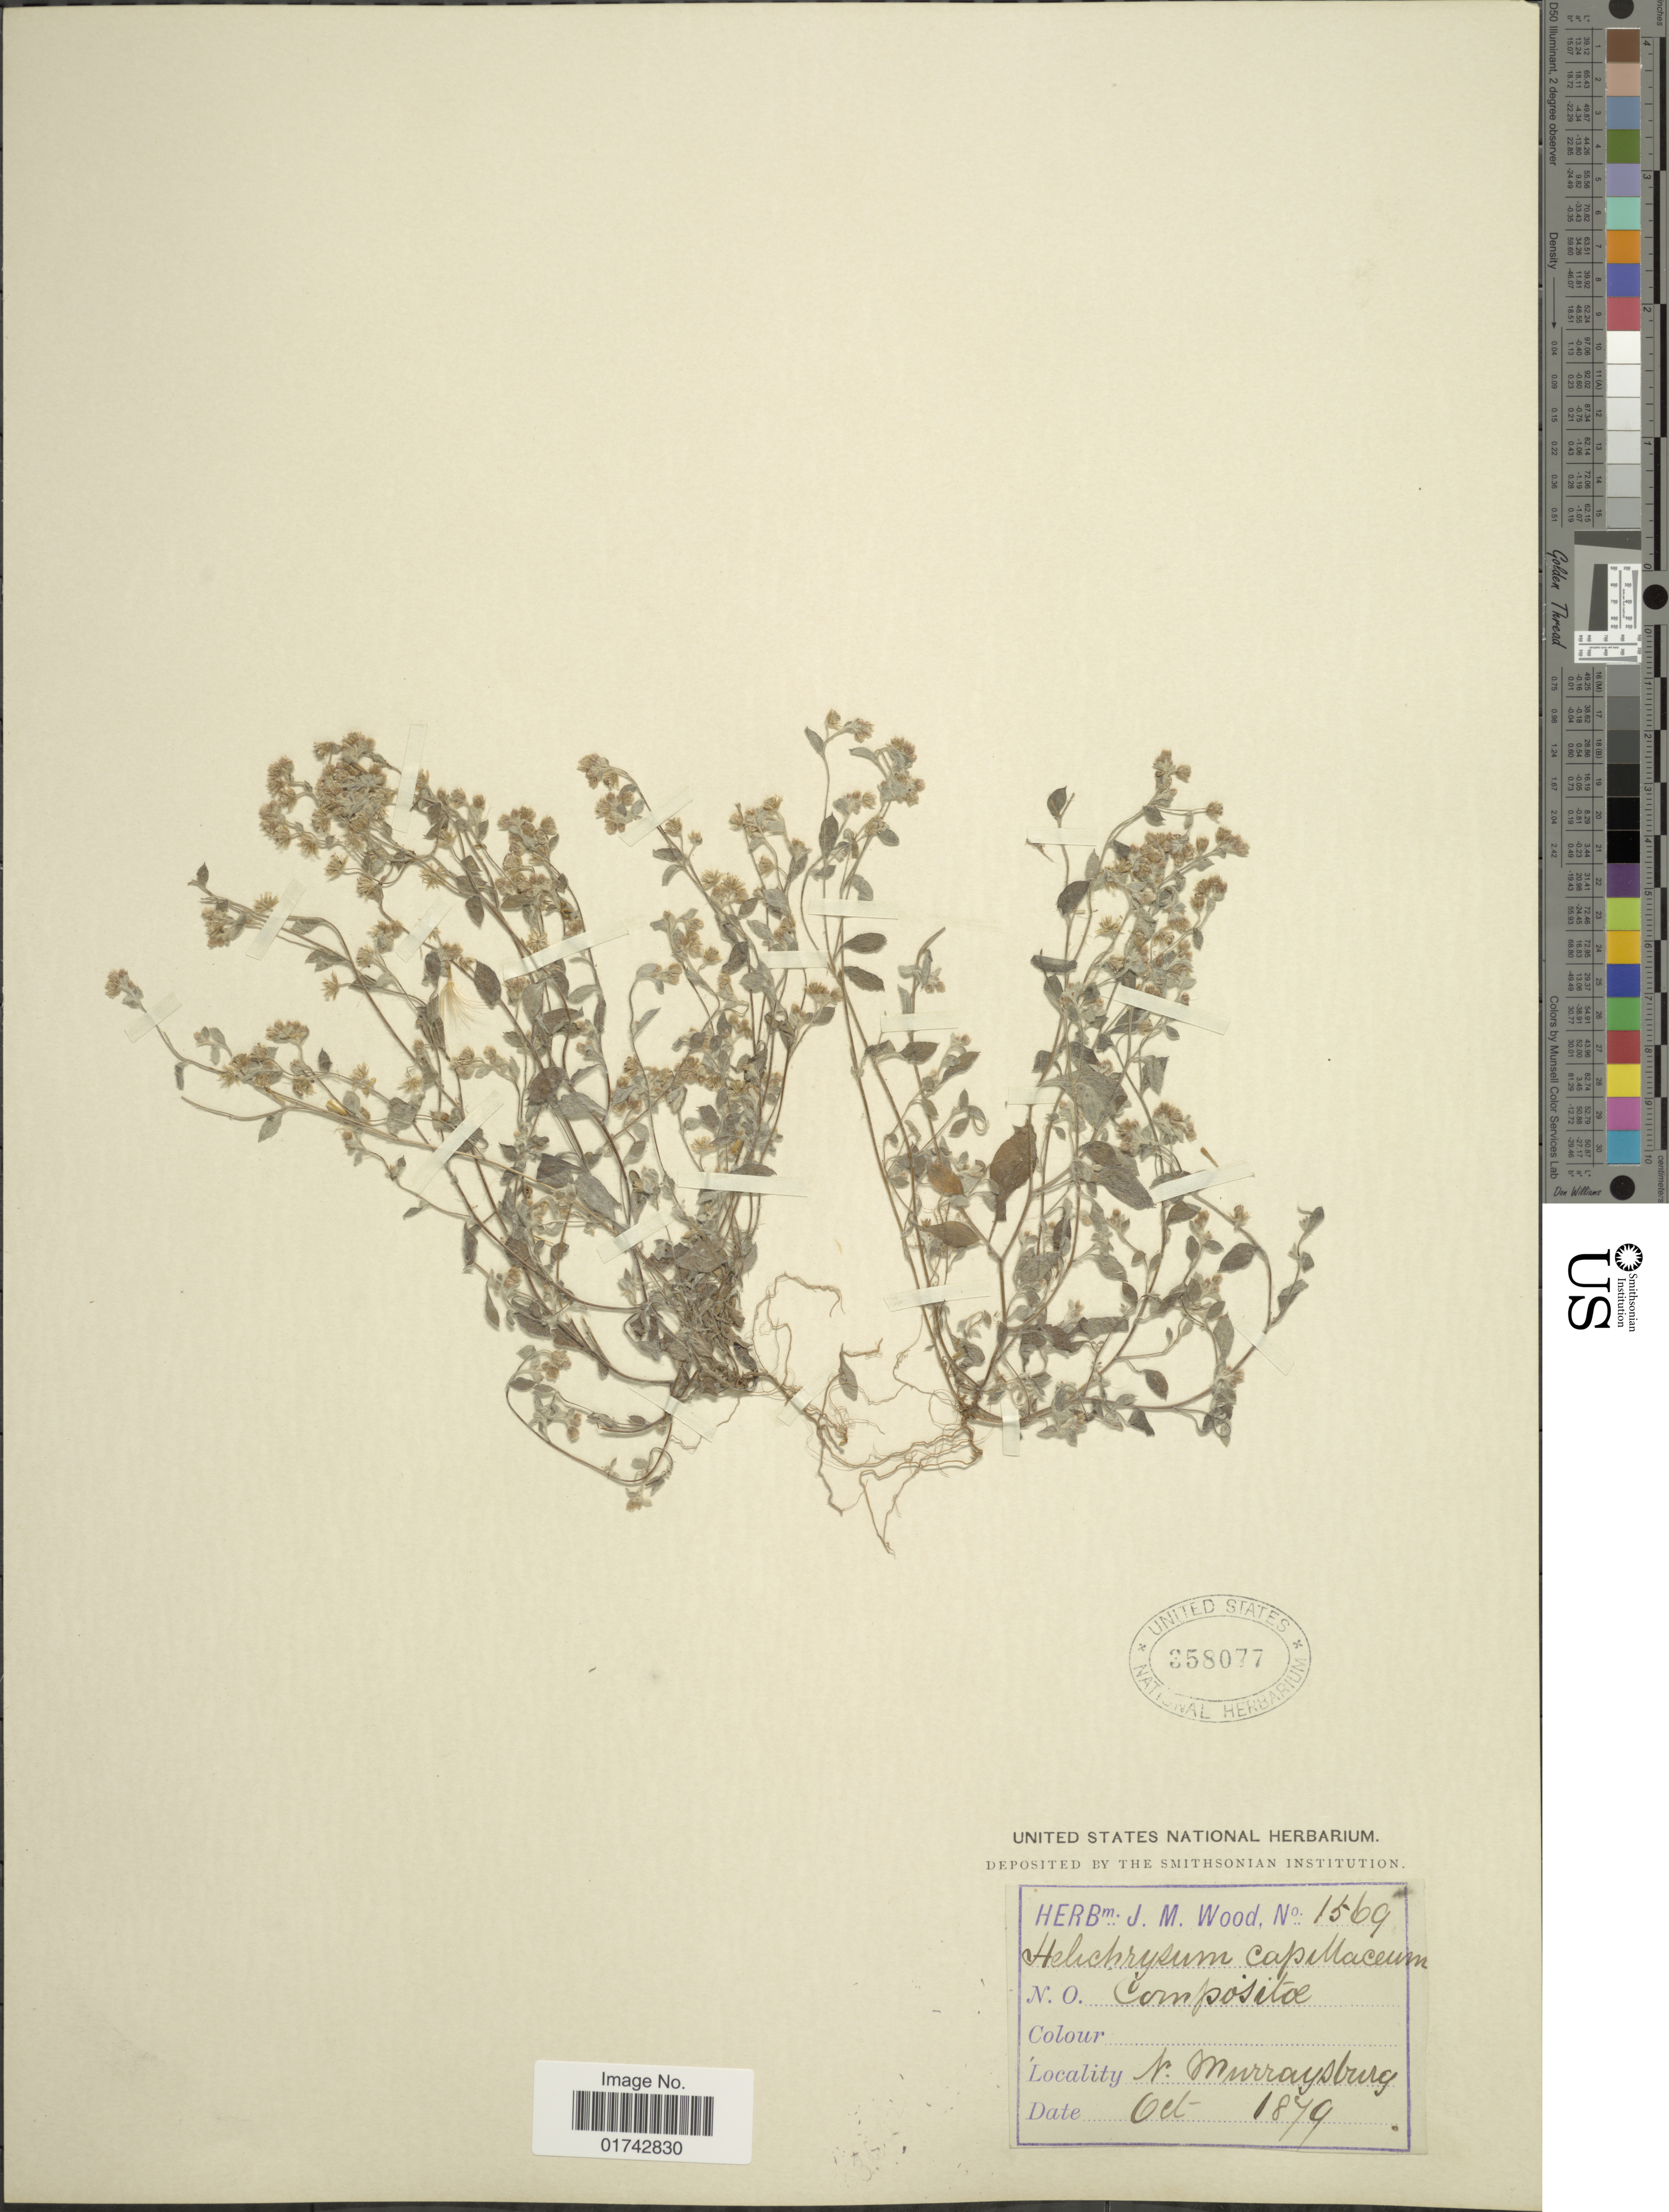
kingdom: Plantae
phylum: Tracheophyta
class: Magnoliopsida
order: Asterales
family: Asteraceae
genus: Helichrysum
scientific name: Helichrysum capillaceum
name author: Less.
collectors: ex herb. J. M. Wood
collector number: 1569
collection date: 1879-10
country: South Africa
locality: N. Murraysburg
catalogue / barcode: US 358077